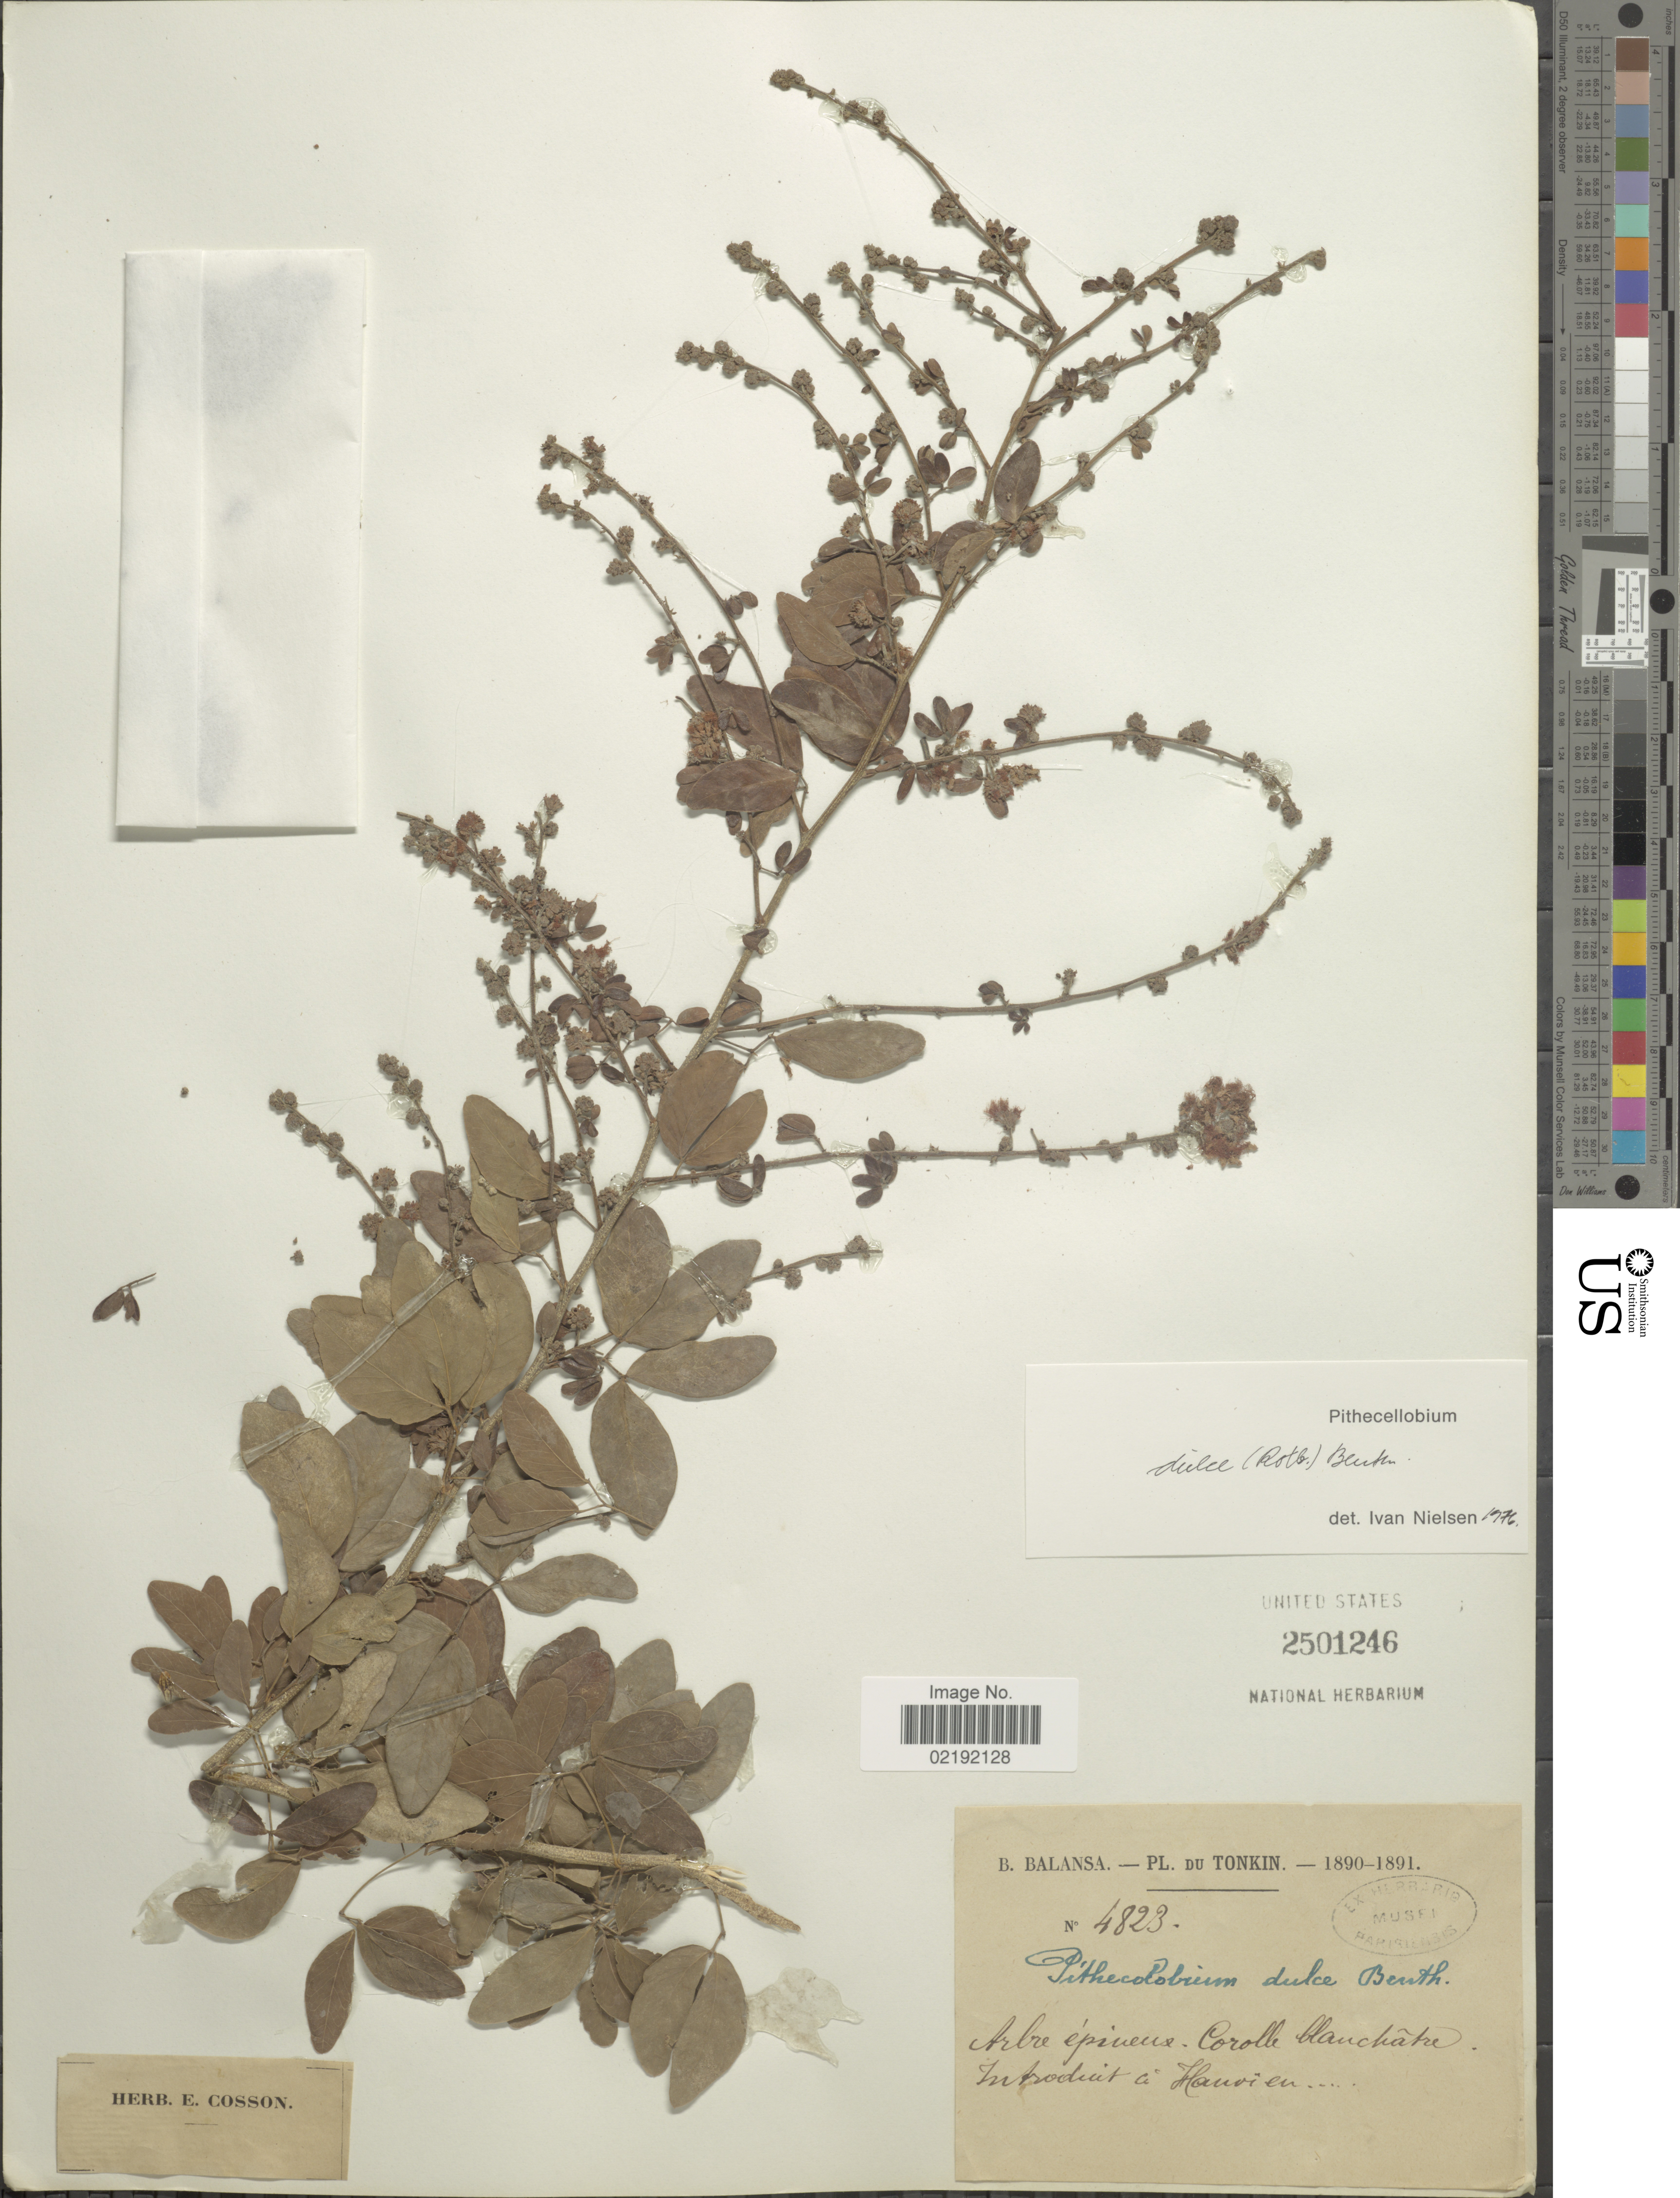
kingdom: Plantae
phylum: Tracheophyta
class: Magnoliopsida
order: Fabales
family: Fabaceae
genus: Pithecellobium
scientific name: Pithecellobium dulce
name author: (Roxb.) Benth.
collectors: B. Balansa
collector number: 4823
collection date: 1890/1891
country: Vietnam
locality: Tonkin. Arbre épiueus. Corolle blanchãtre. Introduit à Houvien. [interpreted]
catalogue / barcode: US 2501246